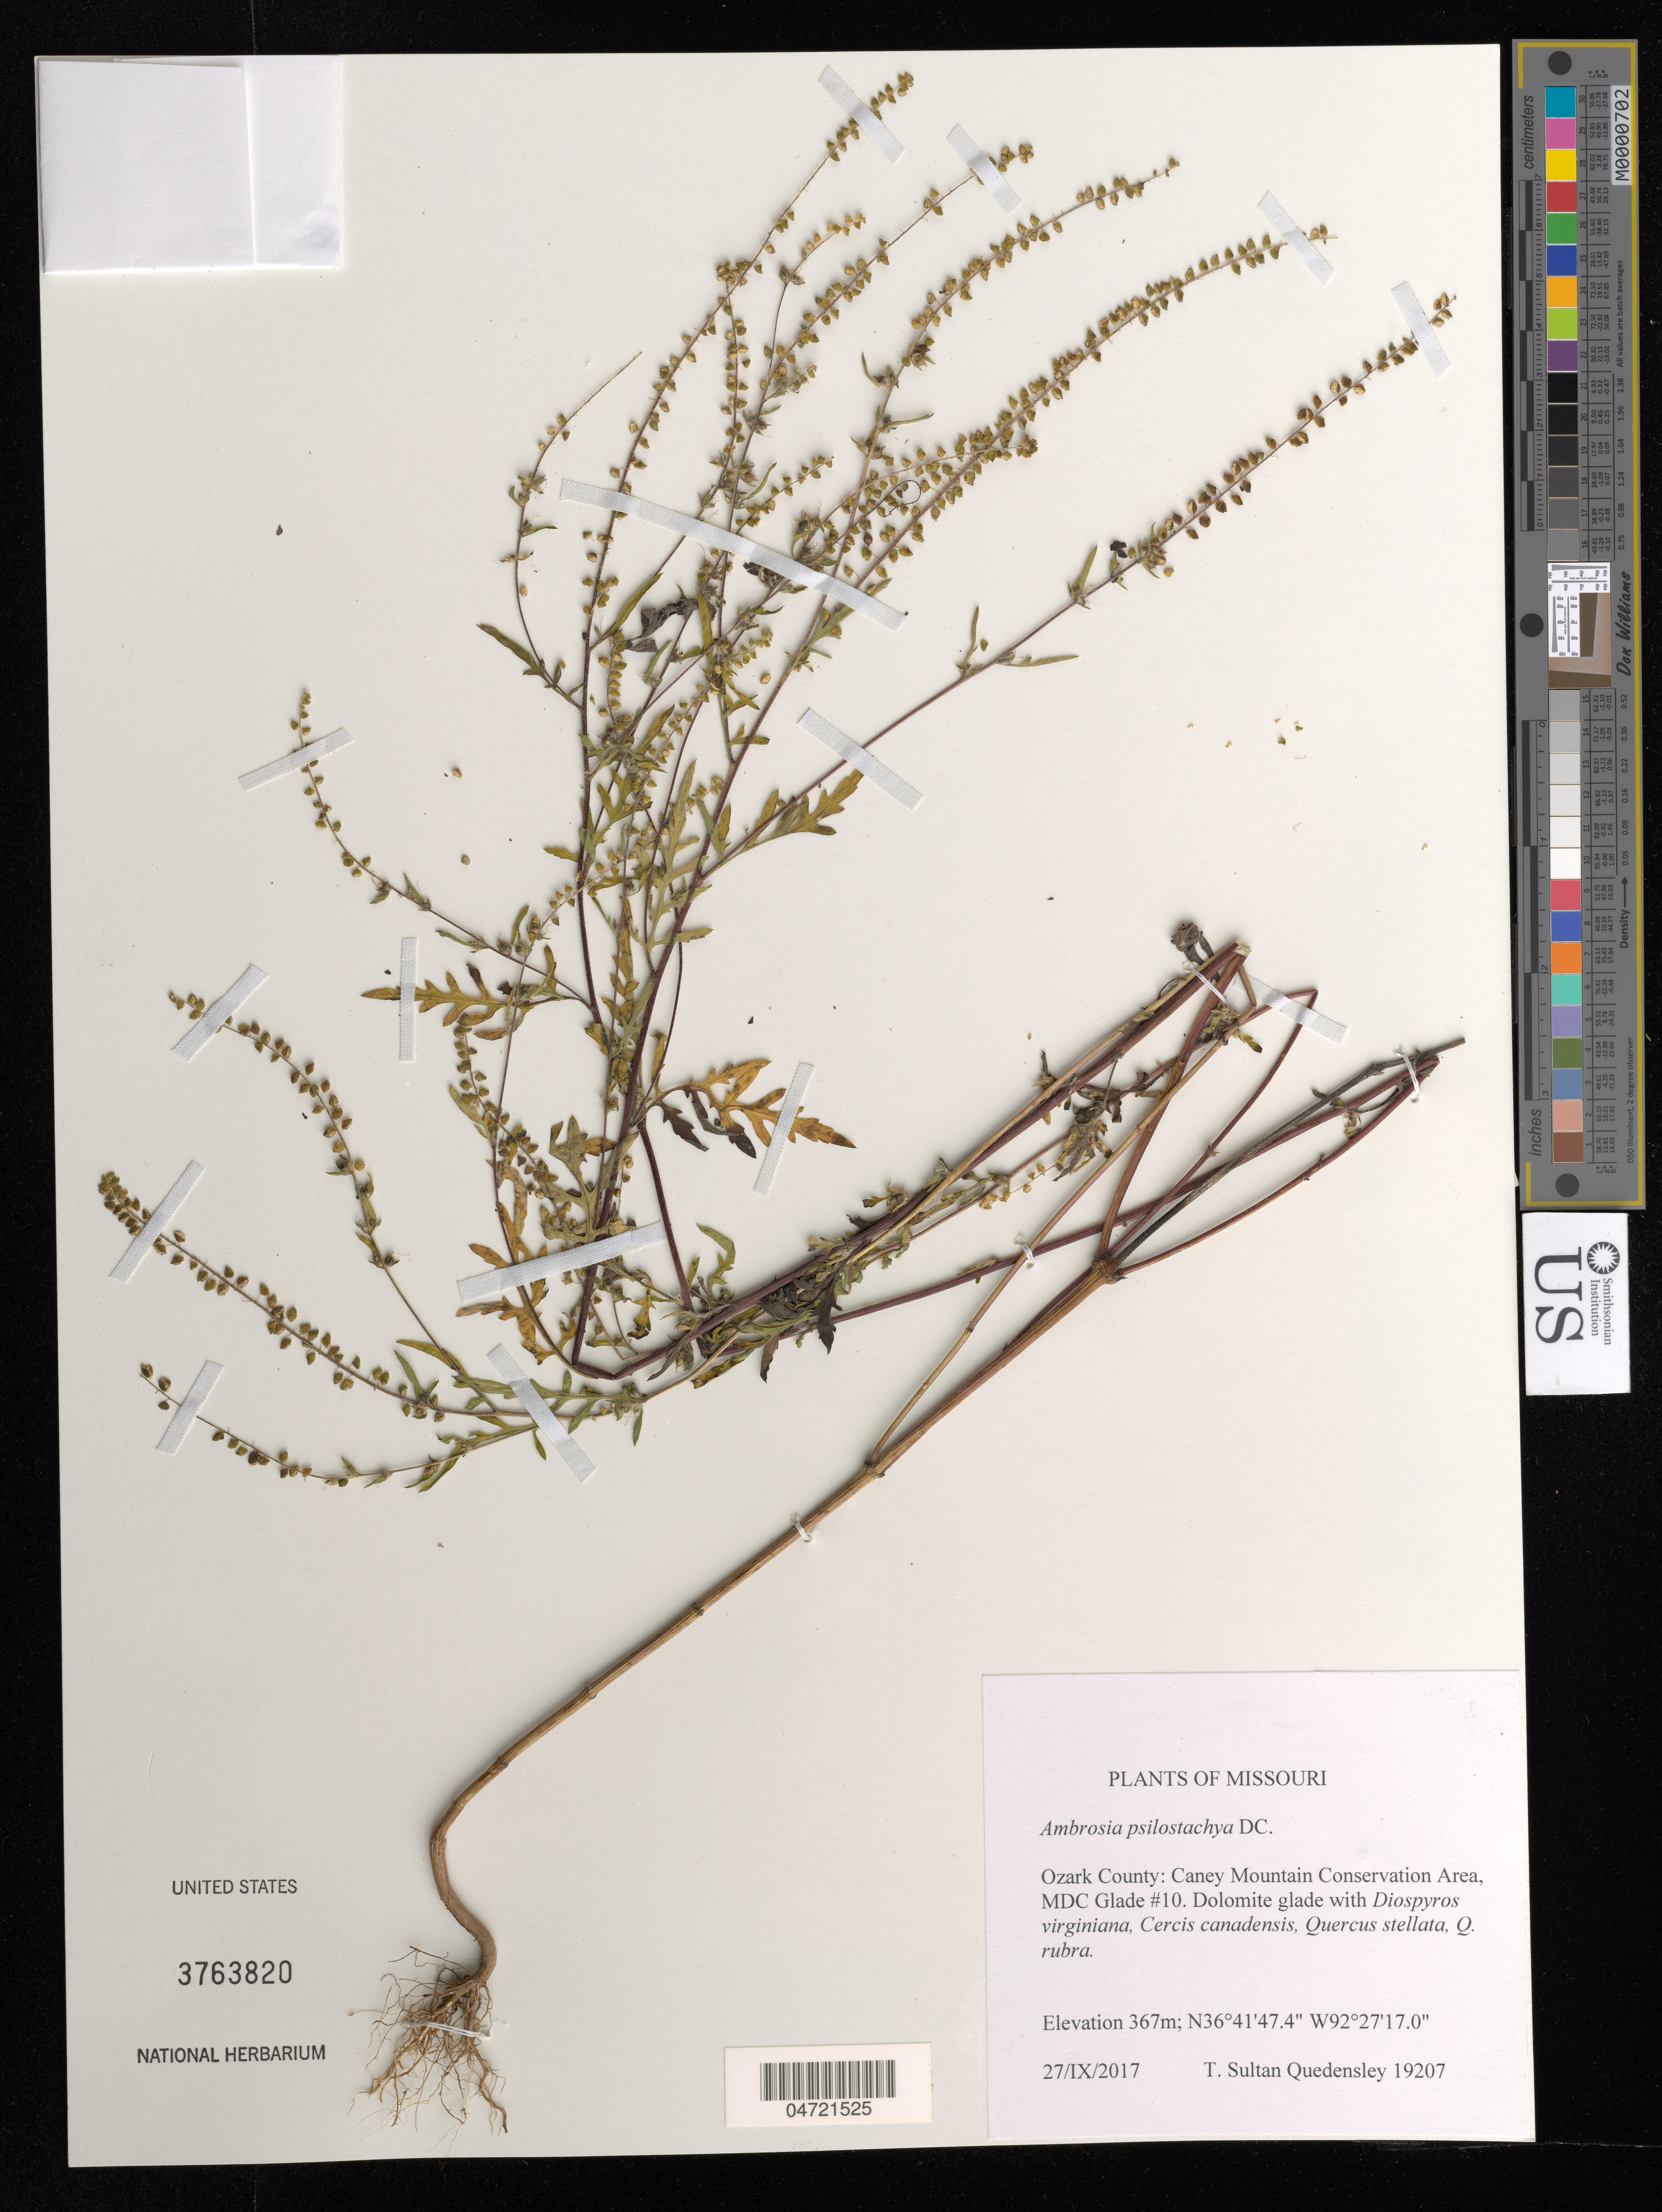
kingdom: Plantae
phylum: Tracheophyta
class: Magnoliopsida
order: Asterales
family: Asteraceae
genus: Ambrosia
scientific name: Ambrosia psilostachya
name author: DC.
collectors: T. S. Quedensley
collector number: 19207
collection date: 2017-09-27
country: United States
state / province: Missouri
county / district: Ozark County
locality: Caney Mountain Conservation Area, MDC Clade #10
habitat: Dolomite glade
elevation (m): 367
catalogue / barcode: US 3763820